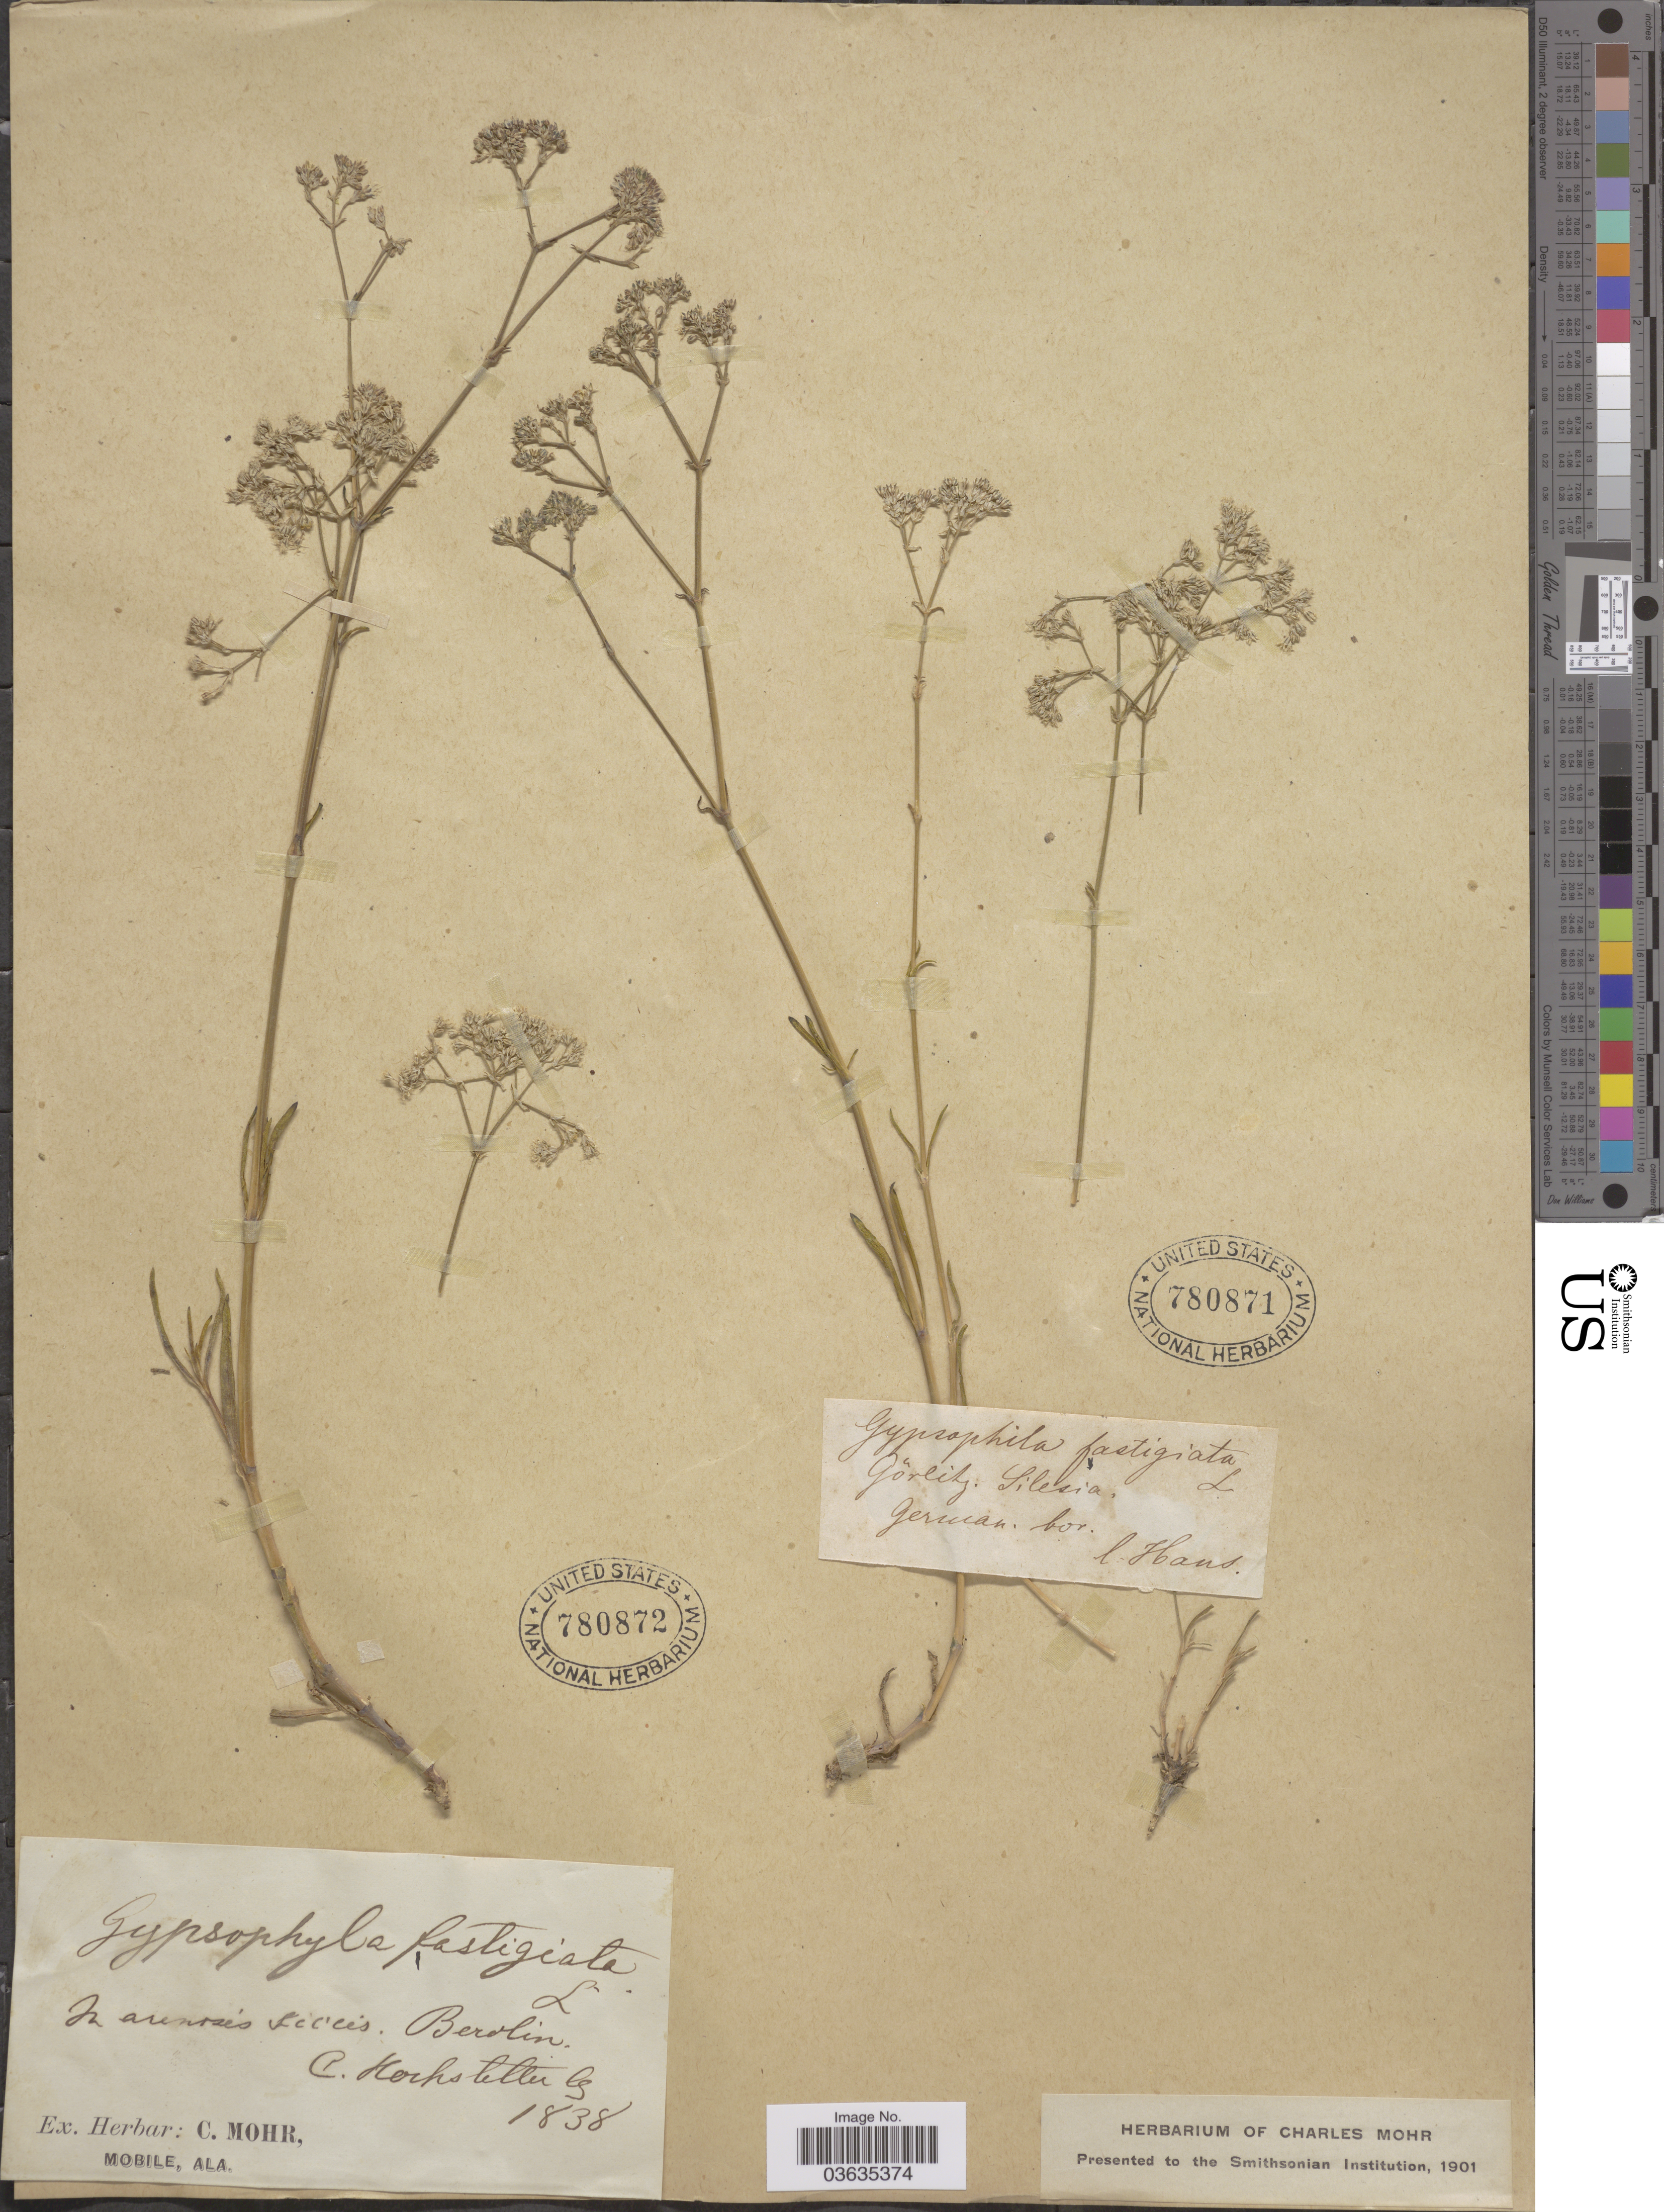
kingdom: Plantae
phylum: Tracheophyta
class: Magnoliopsida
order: Caryophyllales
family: Caryophyllaceae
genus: Gypsophila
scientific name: Gypsophila fastigiata var. fastigiata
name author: L.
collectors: -. Hans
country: Germany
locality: German. bor.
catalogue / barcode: US 780871